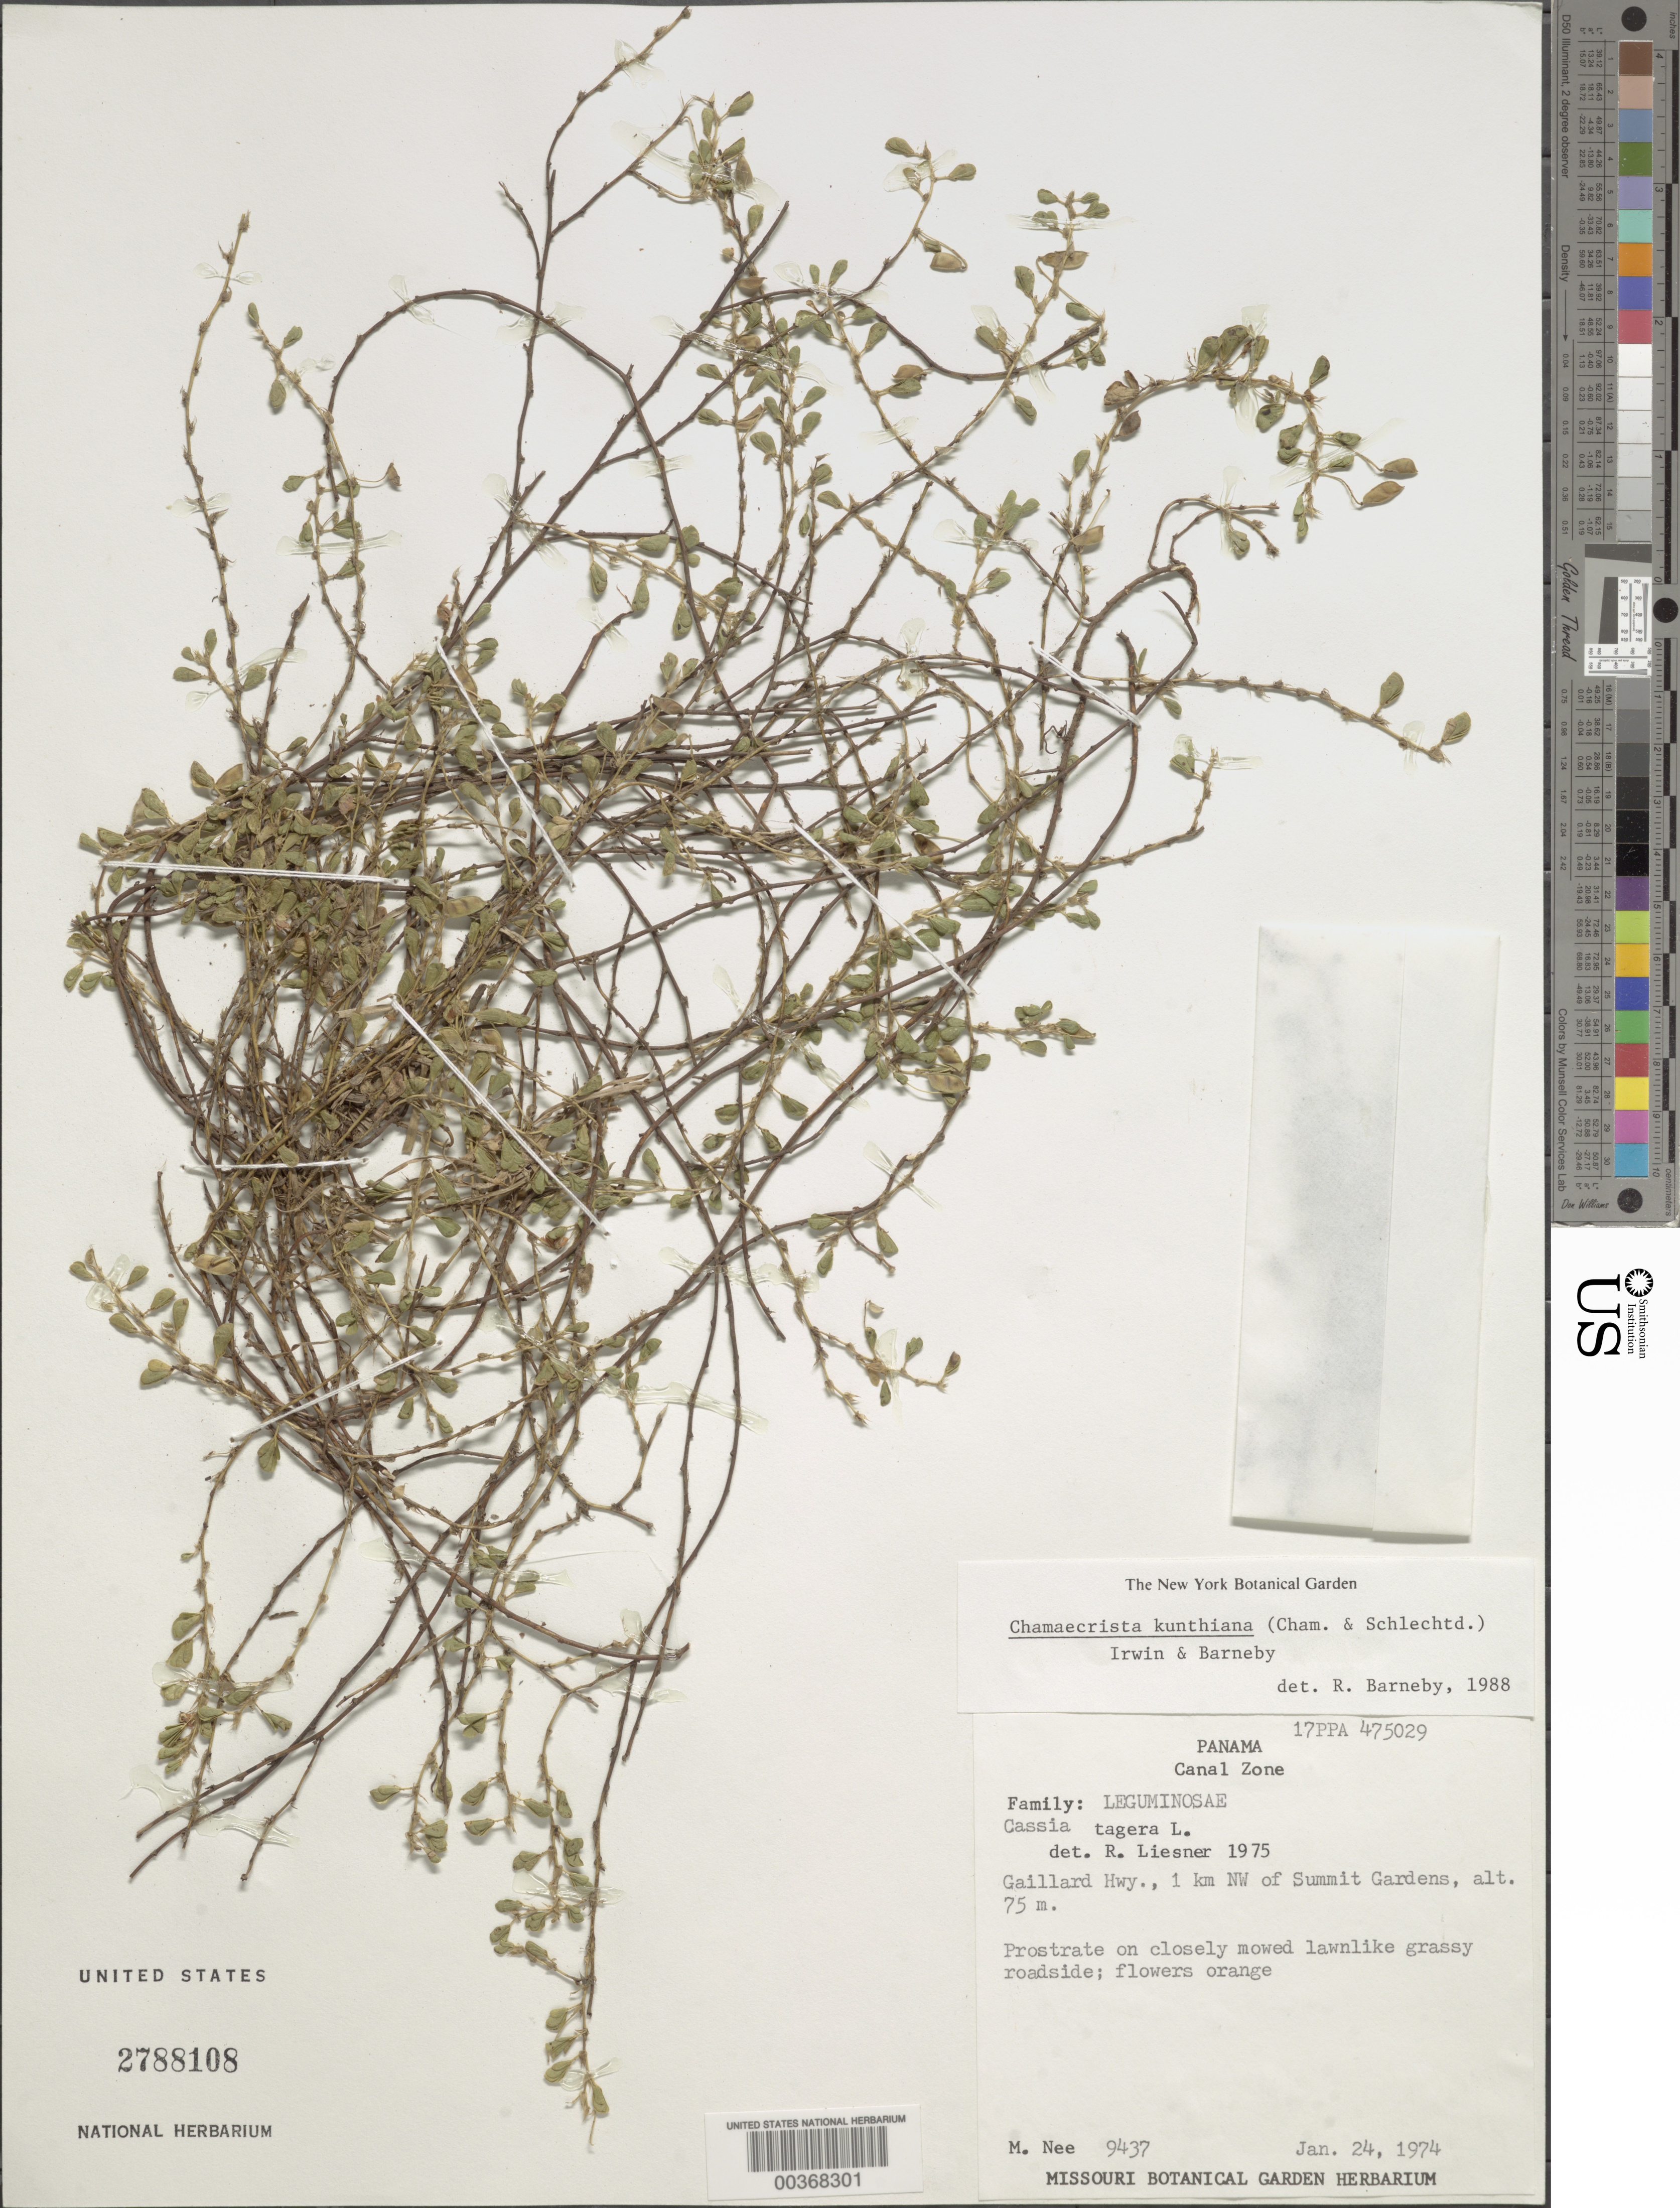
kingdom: Plantae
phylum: Tracheophyta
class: Magnoliopsida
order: Fabales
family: Fabaceae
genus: Chamaecrista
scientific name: Chamaecrista kunthiana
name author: (Schltdl. & Cham.) H.S. Irwin & Barneby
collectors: M. Nee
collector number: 9437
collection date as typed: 24 Jan 1974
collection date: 1974-01-24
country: Panama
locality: Gaillard Hwy, 1 km NW of Summit Gardens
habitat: Grassy roadside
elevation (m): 75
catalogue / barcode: US 2788108